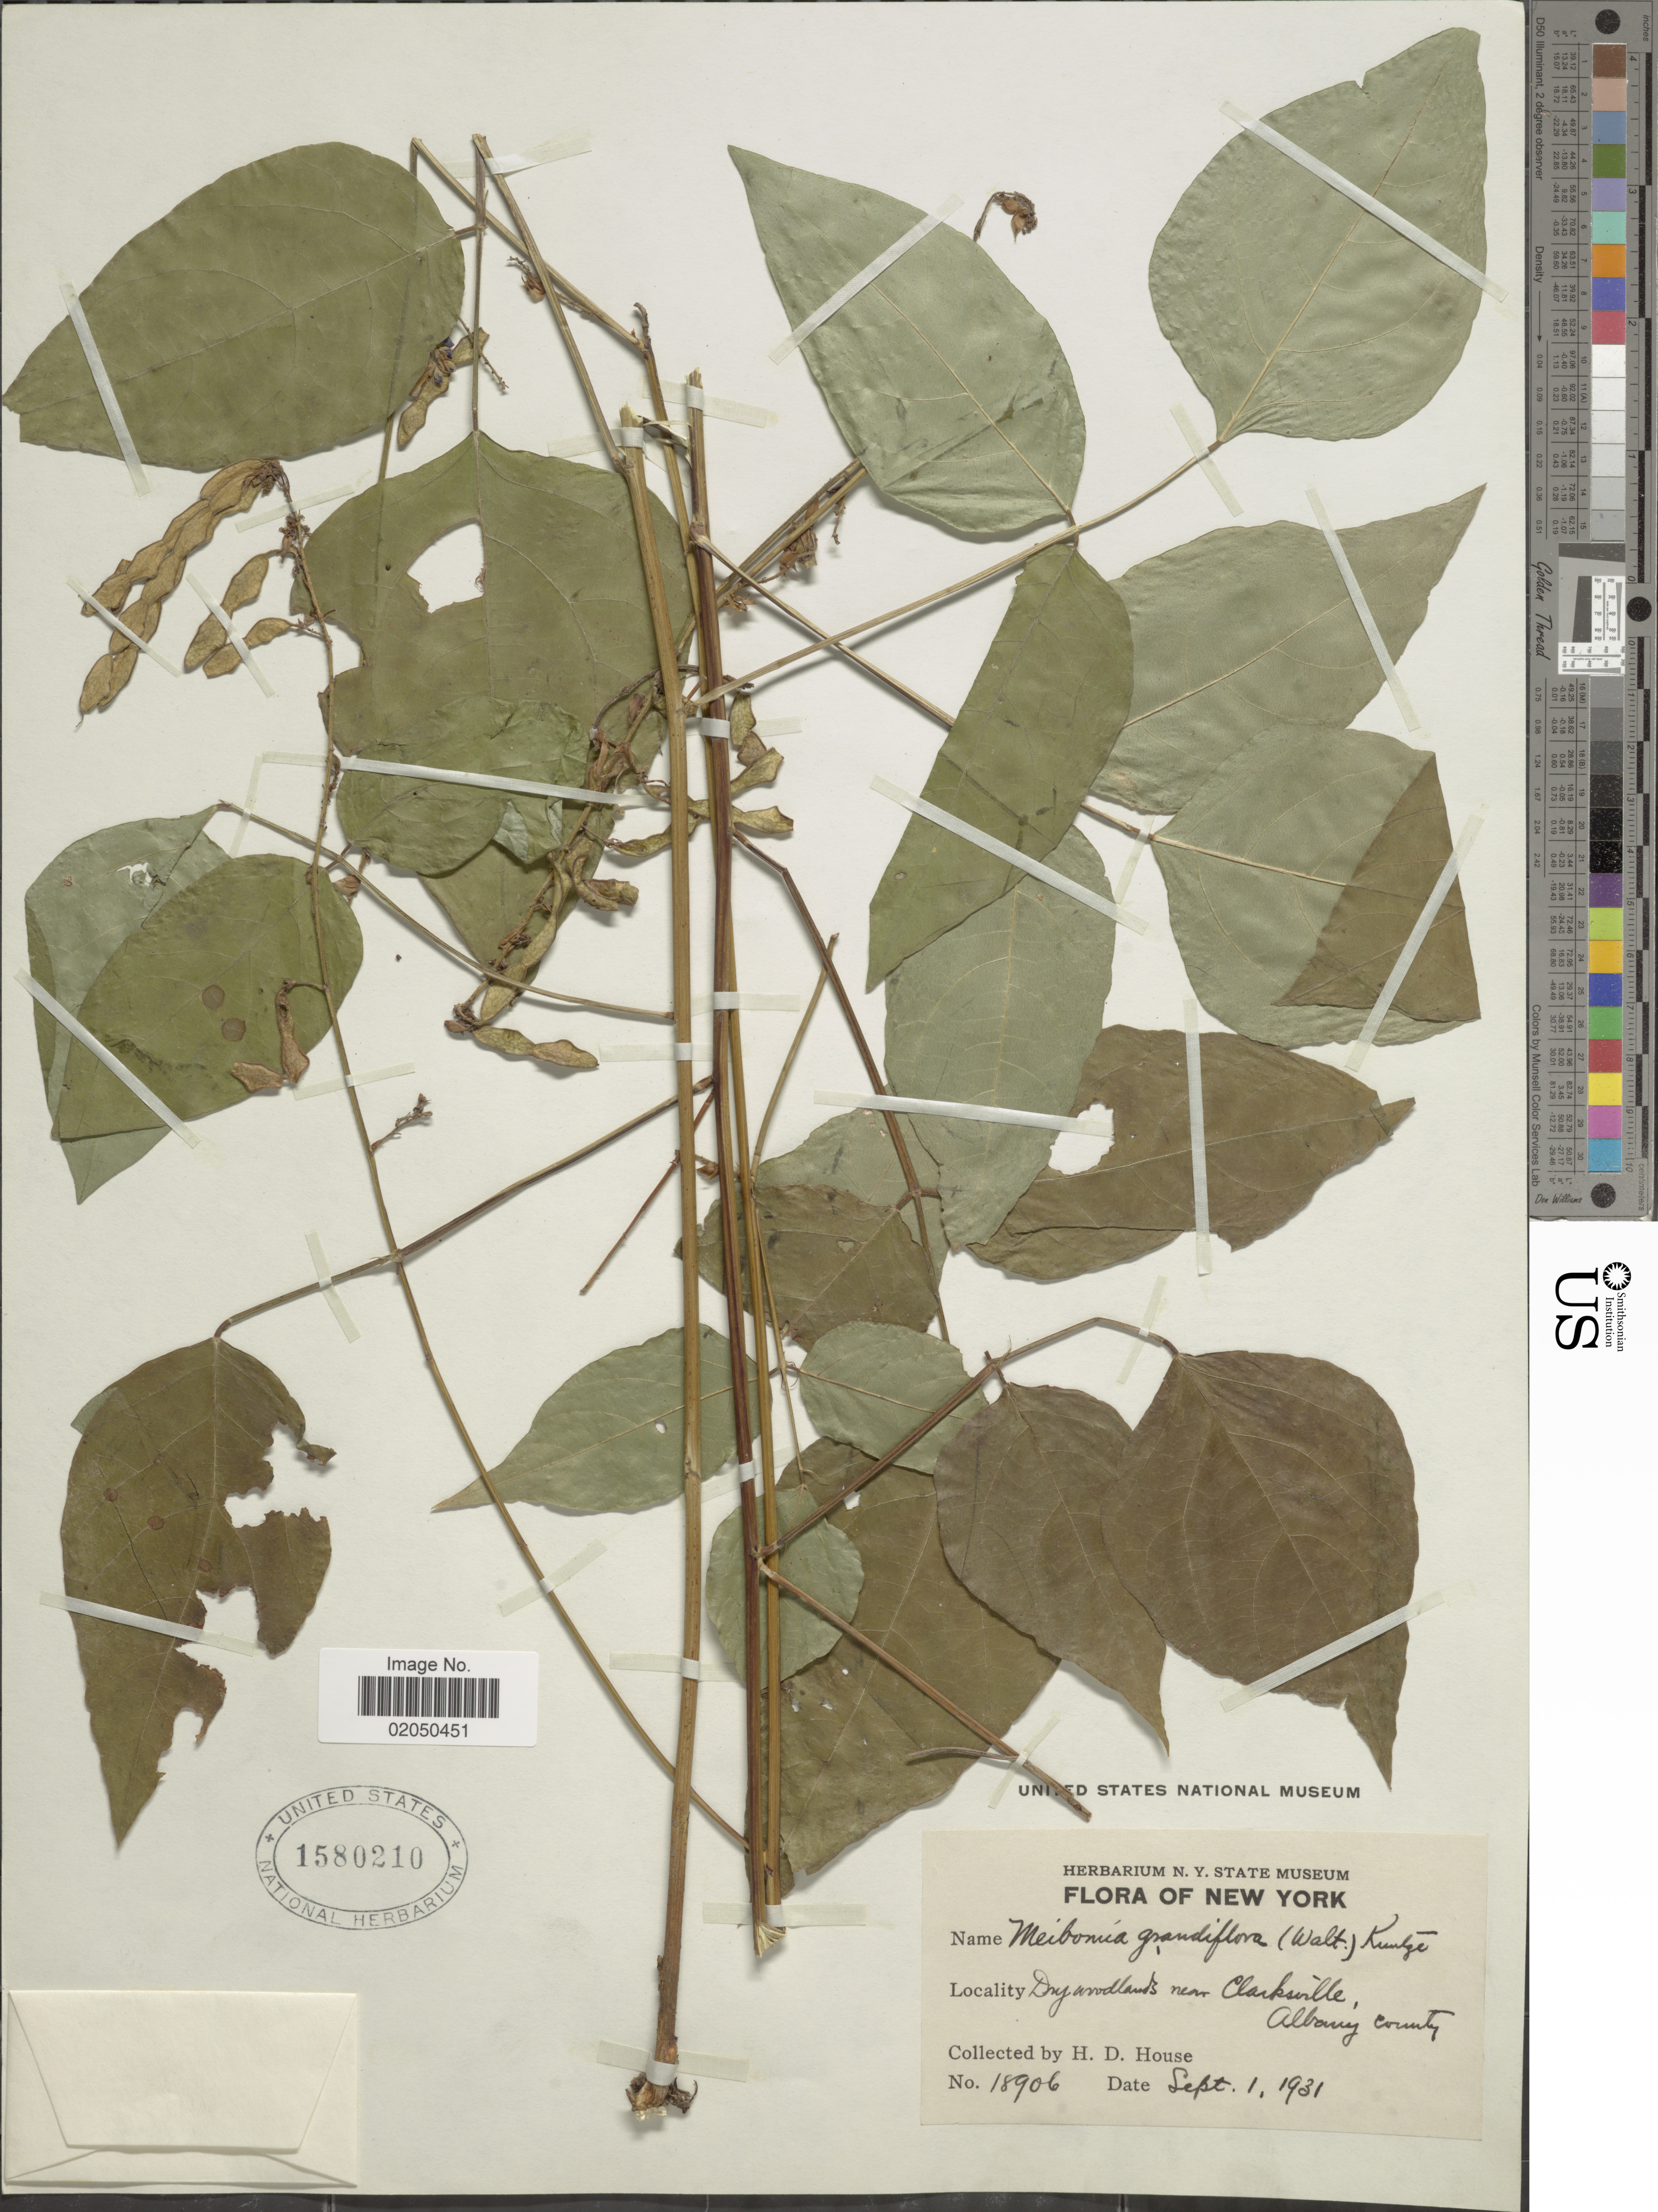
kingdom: Plantae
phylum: Tracheophyta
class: Magnoliopsida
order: Fabales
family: Fabaceae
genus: Desmodium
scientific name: Desmodium cuspidatum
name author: (Muhl. ex Willd.) Loudon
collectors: H. D. House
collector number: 18906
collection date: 1931-09-01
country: United States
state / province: New York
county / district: Albany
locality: Near Clarksville, Albany County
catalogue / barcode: US 1580210